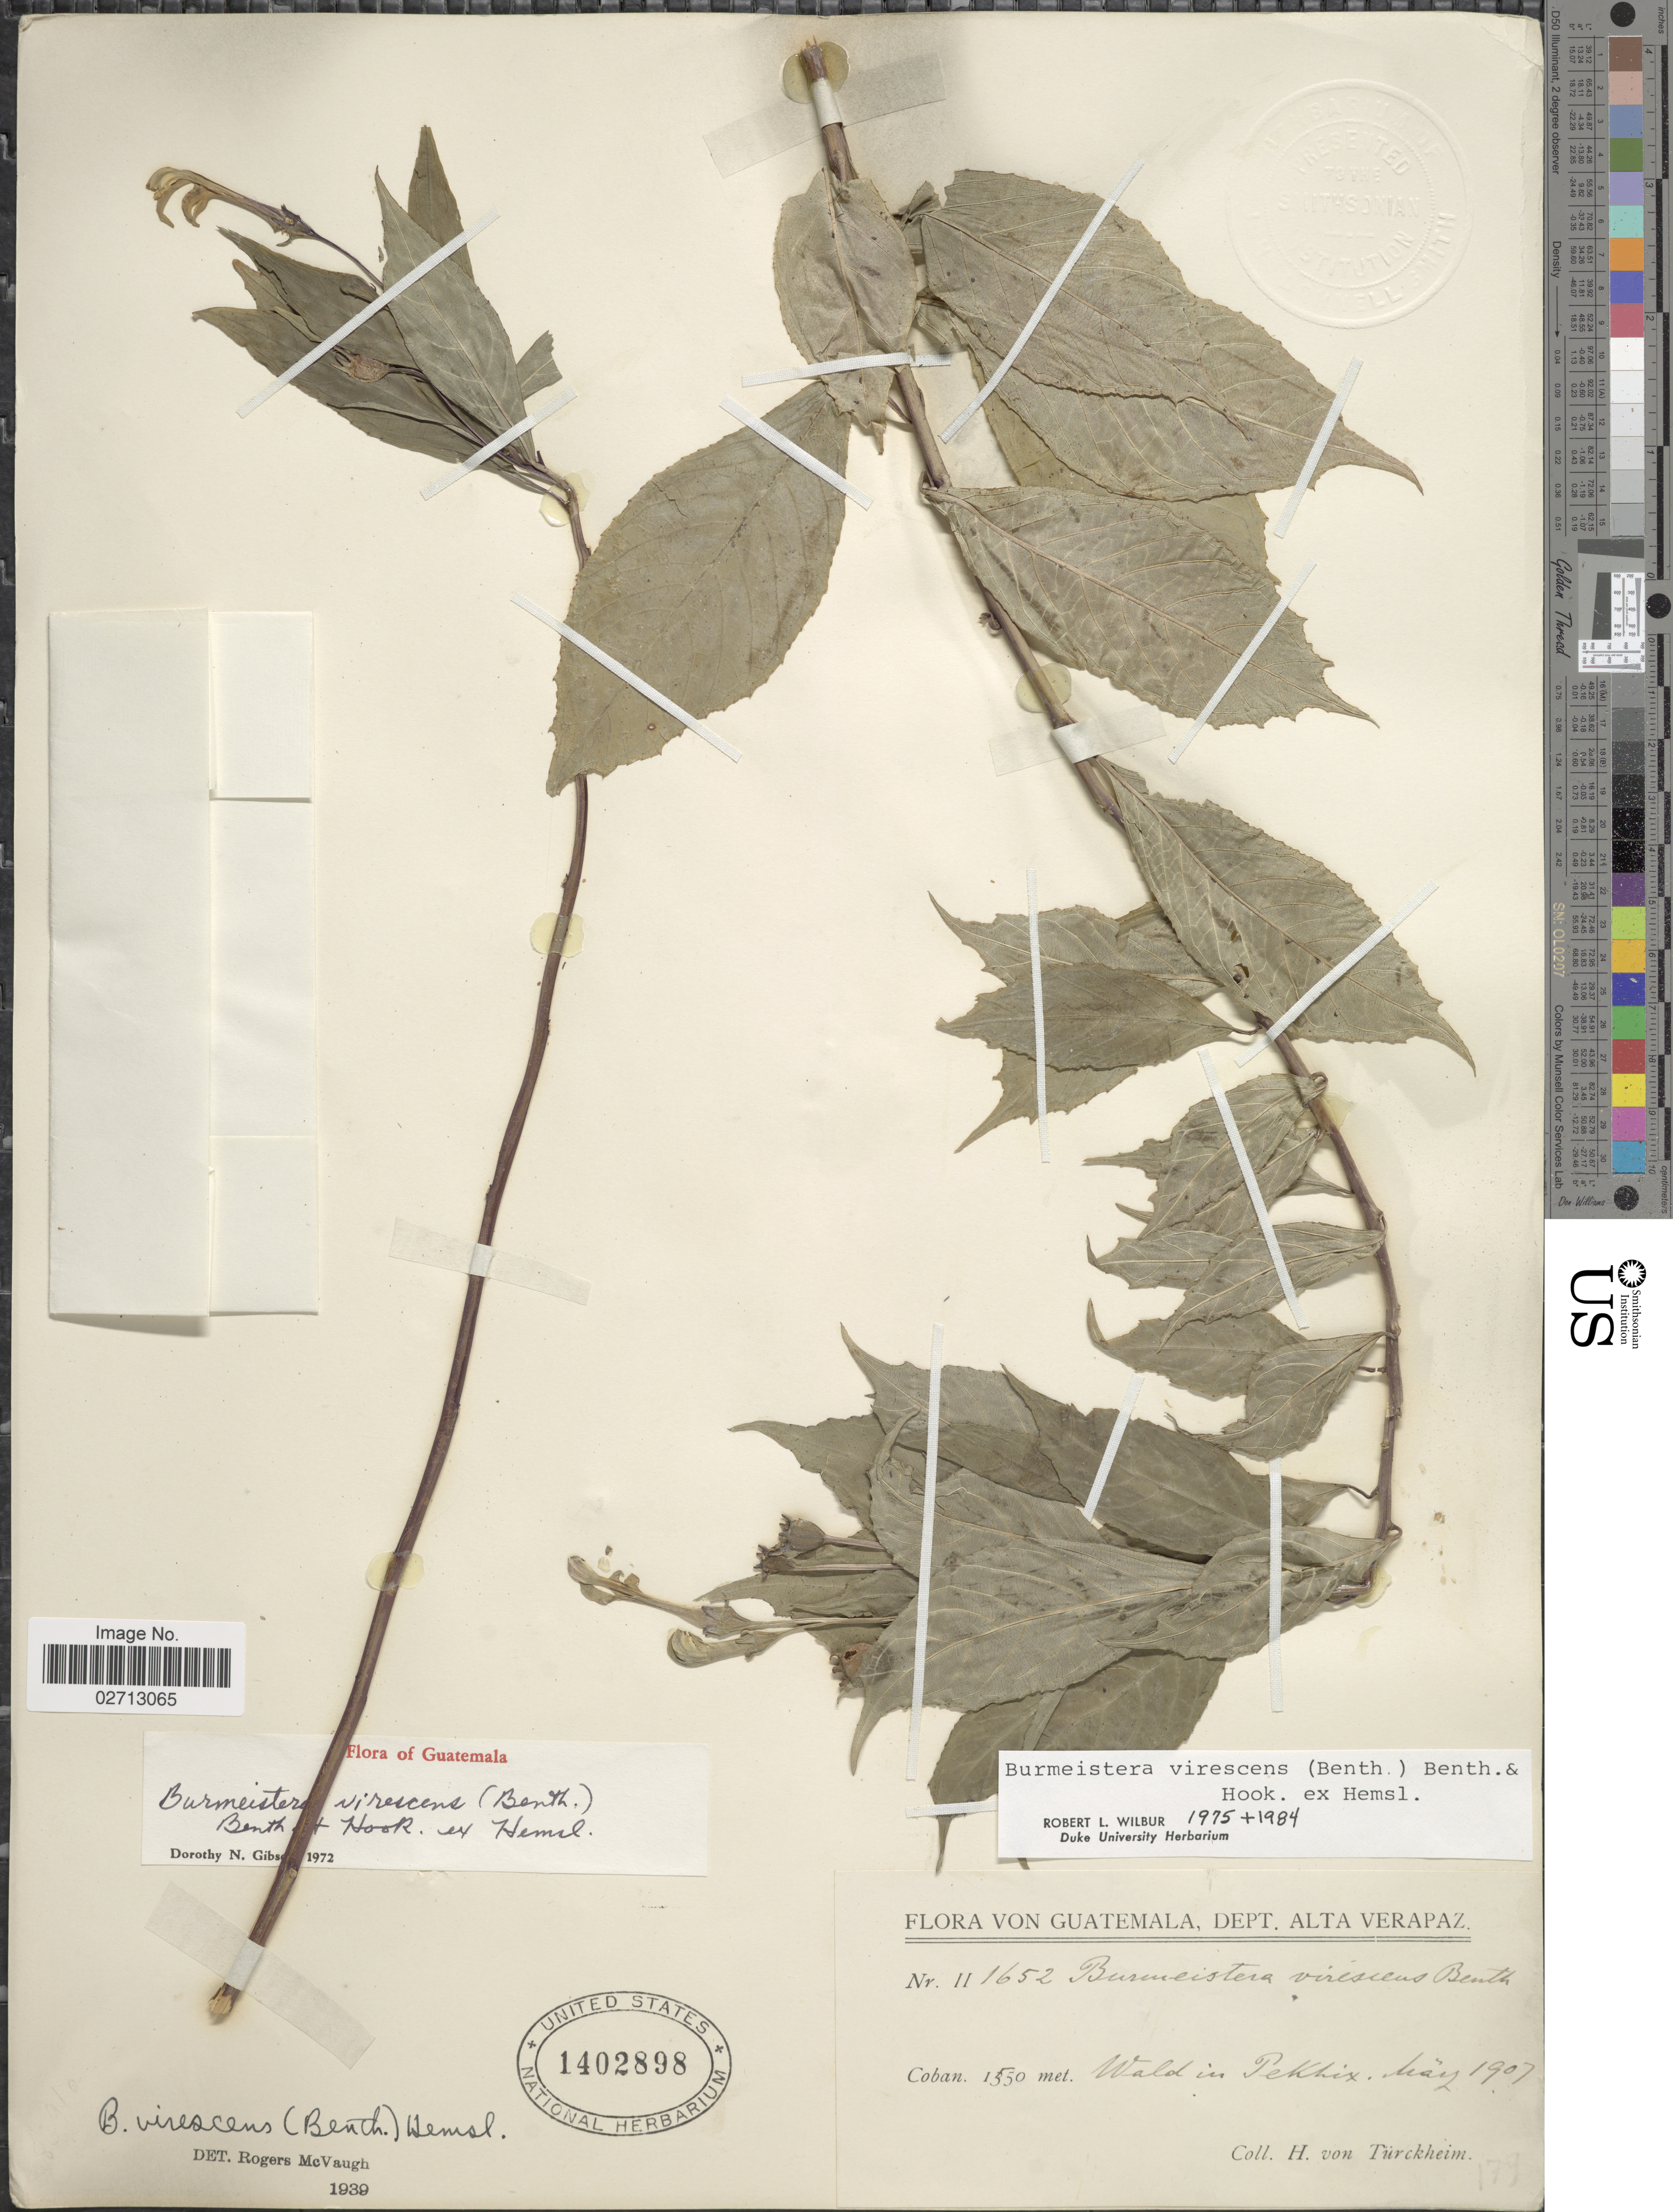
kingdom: Plantae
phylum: Tracheophyta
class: Magnoliopsida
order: Asterales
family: Campanulaceae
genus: Burmeistera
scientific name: Burmeistera virescens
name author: (Benth.) Benth. & Hook. f. ex Hemsl.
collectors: H. von Türckheim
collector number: II 1652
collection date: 1907-05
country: Guatemala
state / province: Alta Verapaz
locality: Coban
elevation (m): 1550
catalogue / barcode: US 1402898